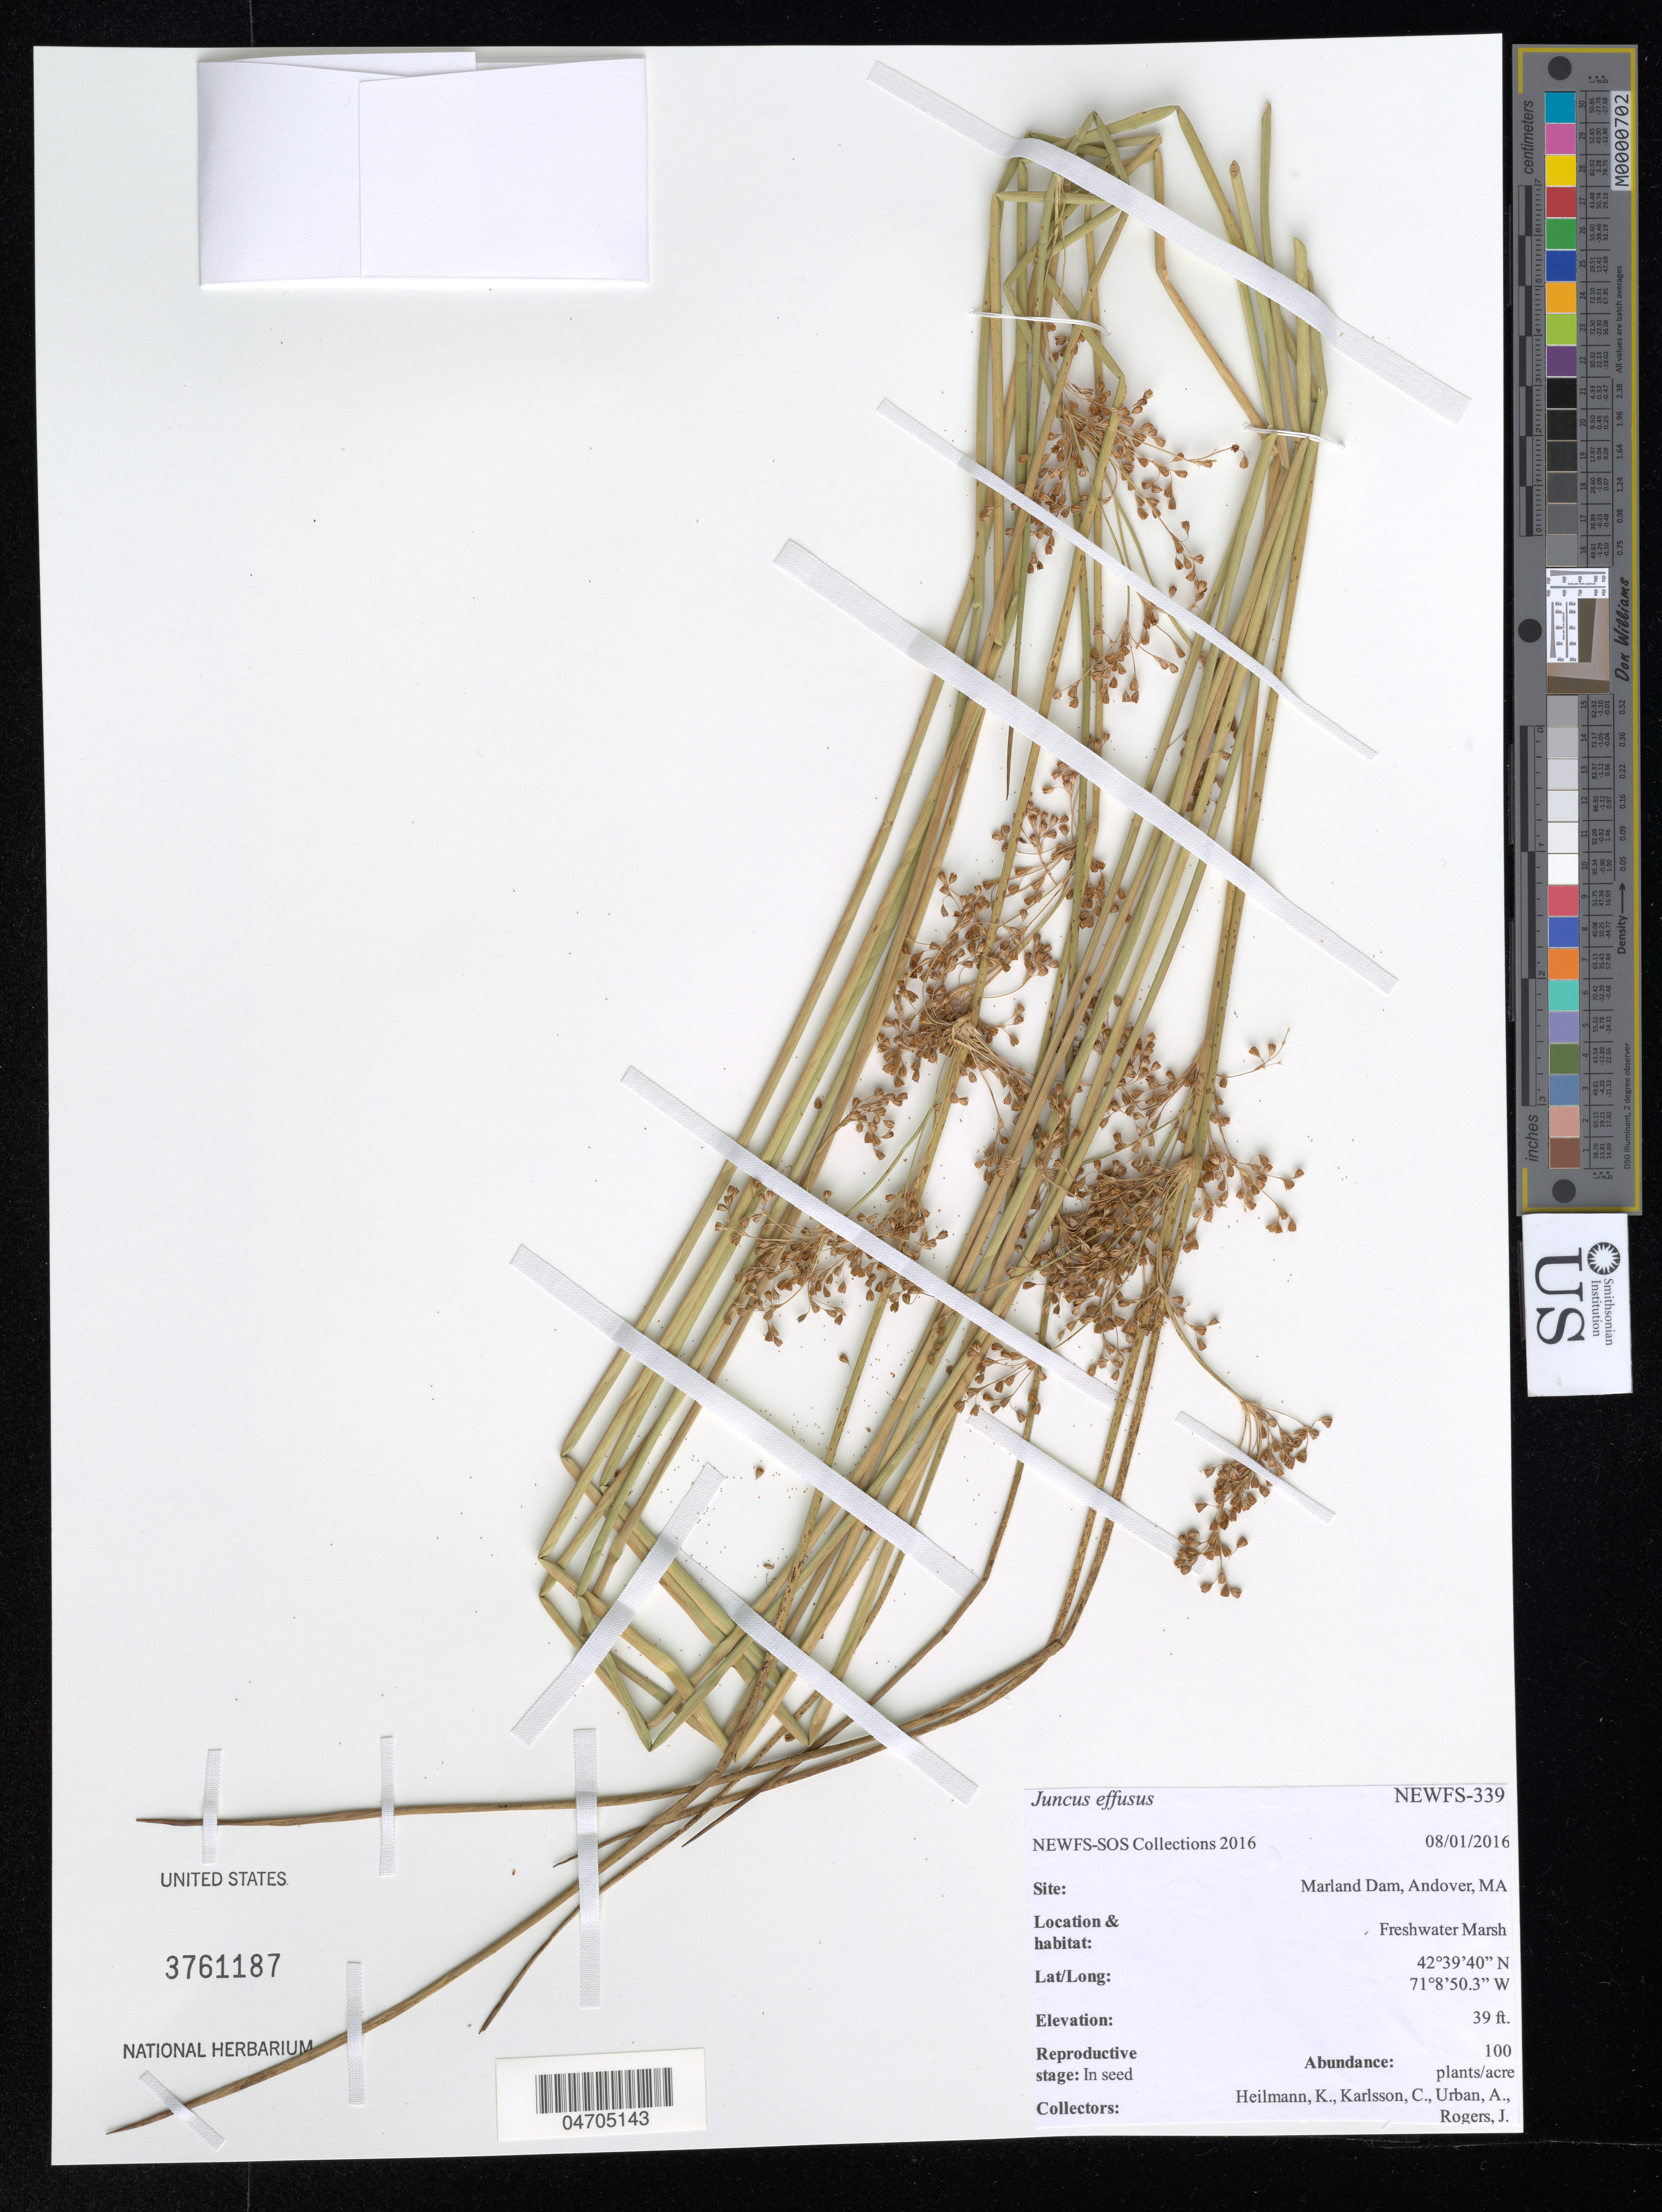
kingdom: Plantae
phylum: Tracheophyta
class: Liliopsida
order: Poales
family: Juncaceae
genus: Juncus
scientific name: Juncus effusus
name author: L.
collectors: K. Heilmann, C. Karlsson, A. Urban & J. Rogers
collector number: NEWFS-339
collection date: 2016-08-01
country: United States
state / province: Massachusetts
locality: Marland Dam, Andover.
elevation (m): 12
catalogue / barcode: US 3761187